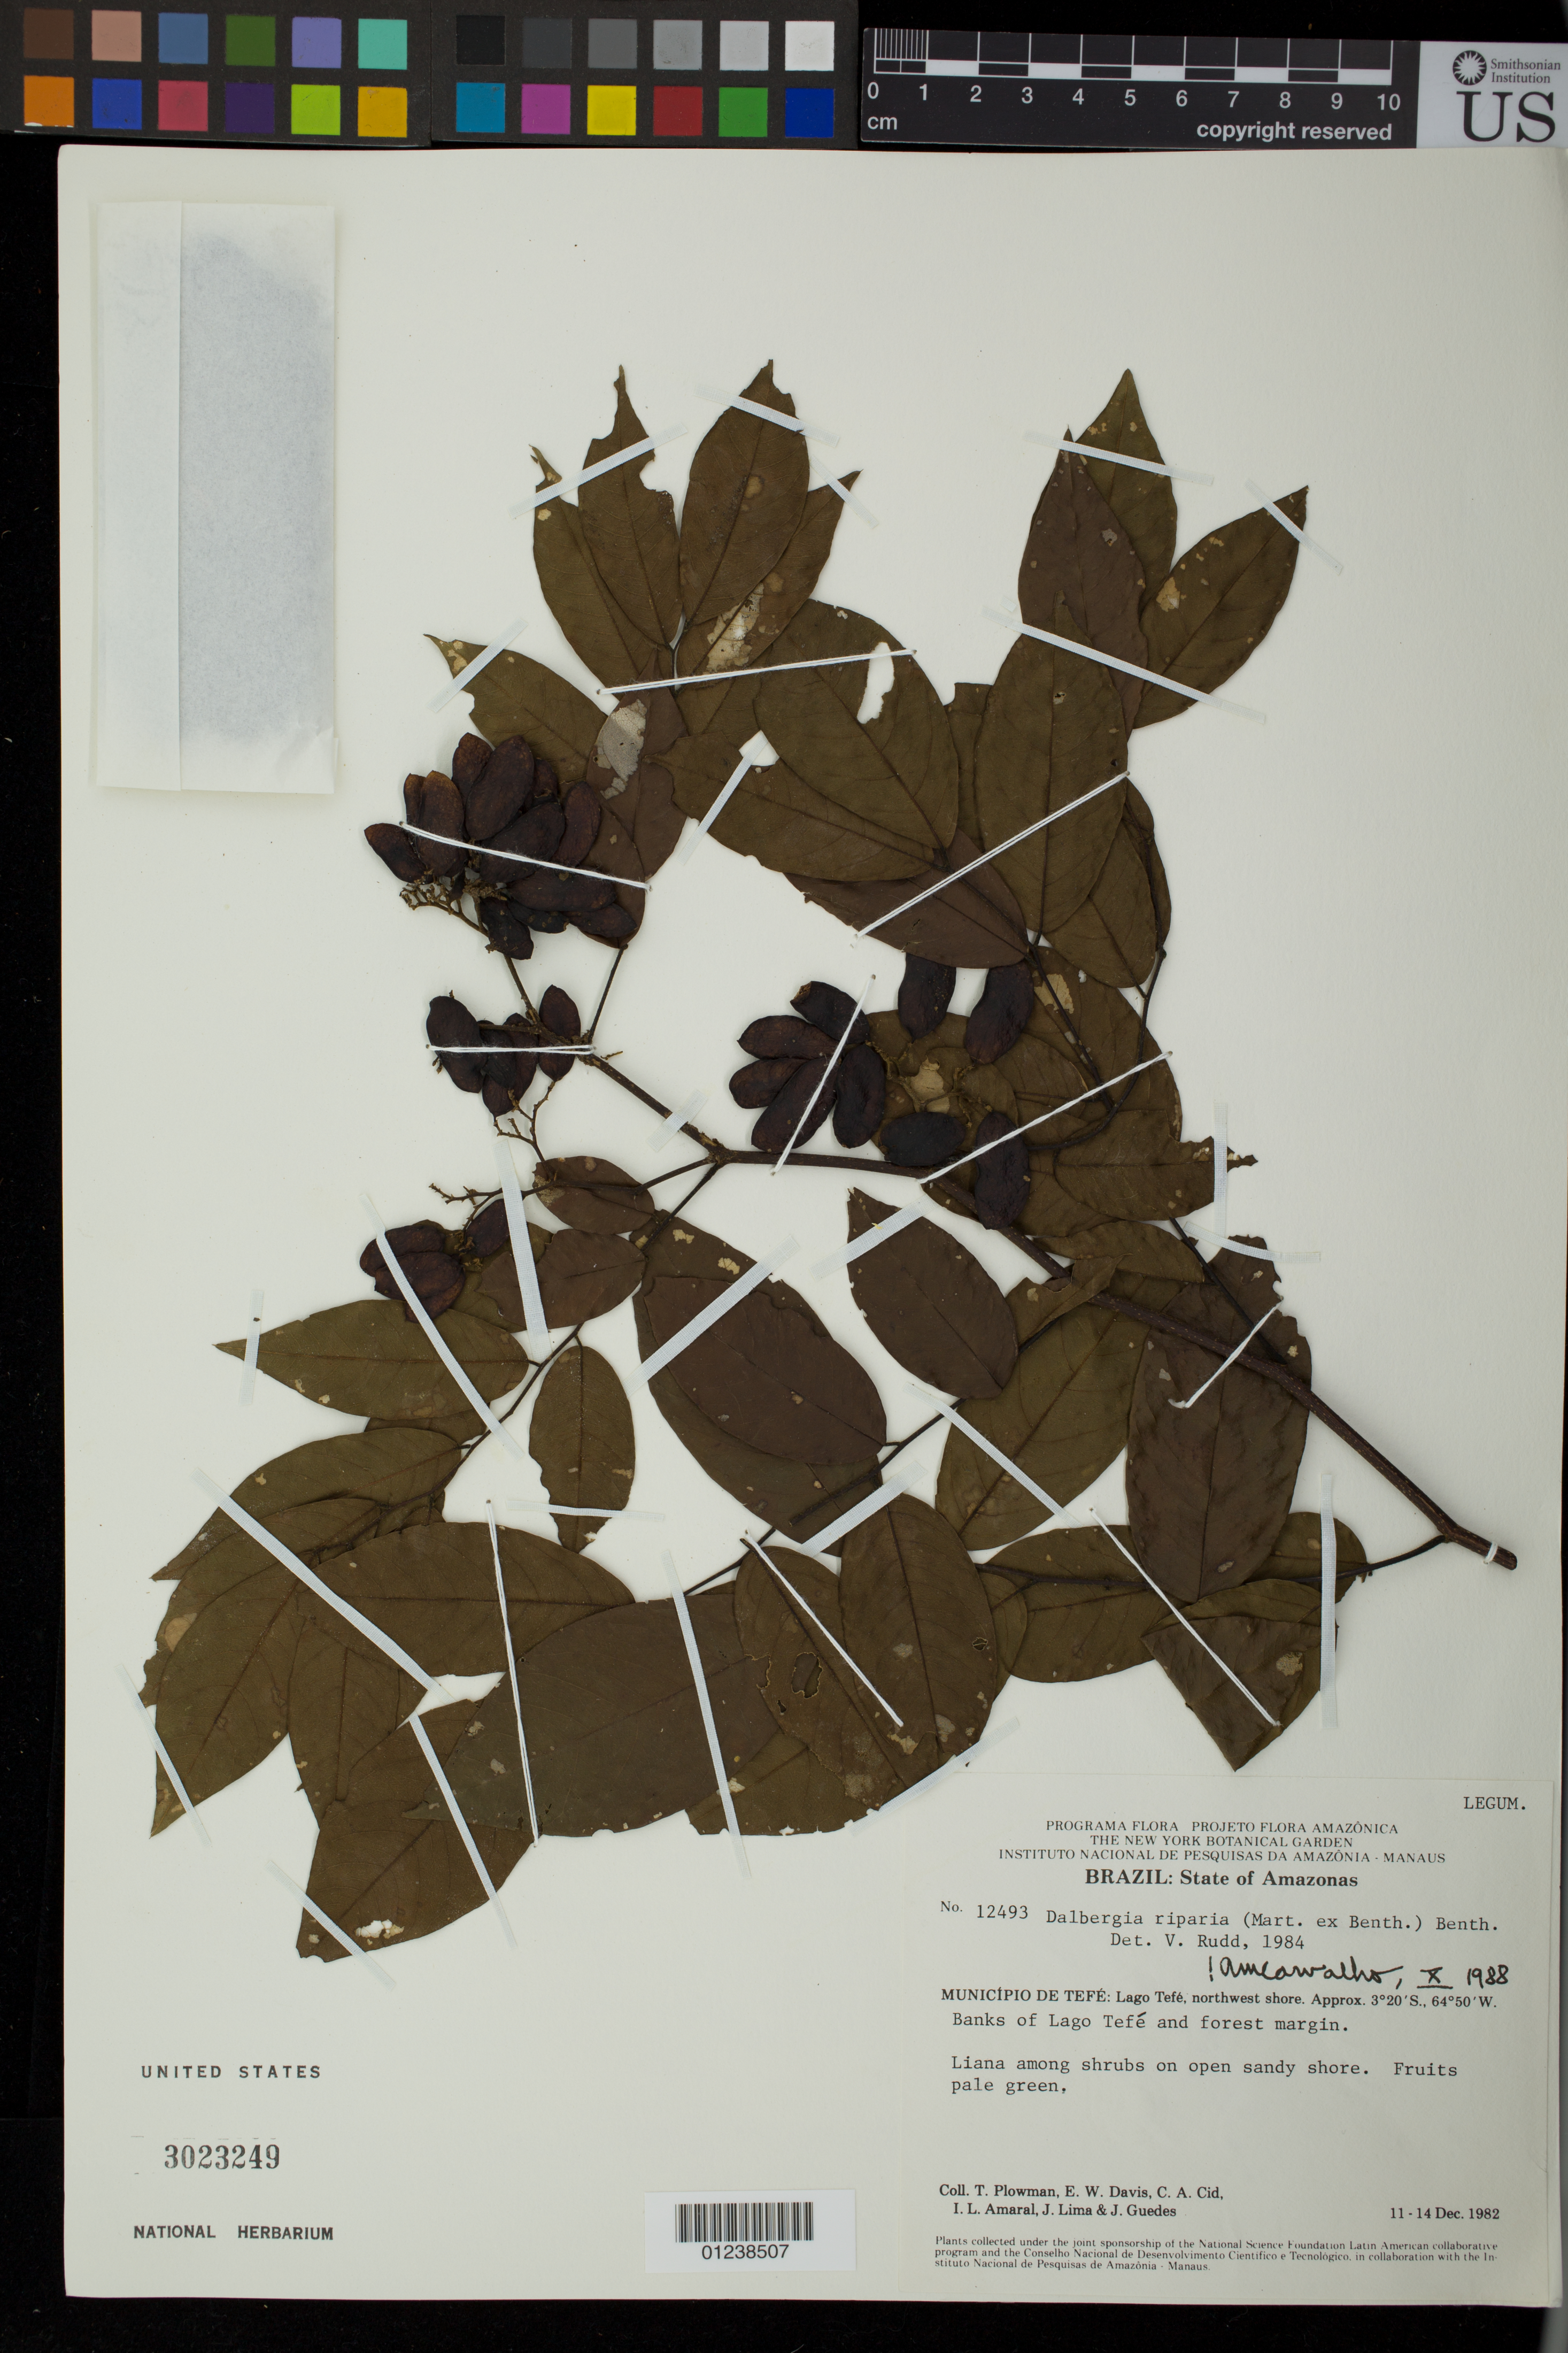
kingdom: Plantae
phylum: Tracheophyta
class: Magnoliopsida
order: Fabales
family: Fabaceae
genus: Dalbergia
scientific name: Dalbergia riparia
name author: (Mart.) Benth.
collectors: T. Plowman, E. W. Davis, C. A. Cid Ferreira, I. L. Amaral, J. Lima & J. Guedes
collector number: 12493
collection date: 1982-12-11/1982-12-14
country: Brazil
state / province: Amazonas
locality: MUNICIPIO DE TEFE: Lago Tefe, northwest shore. banks of Lago Tefe and forest margin.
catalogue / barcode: US 3023249